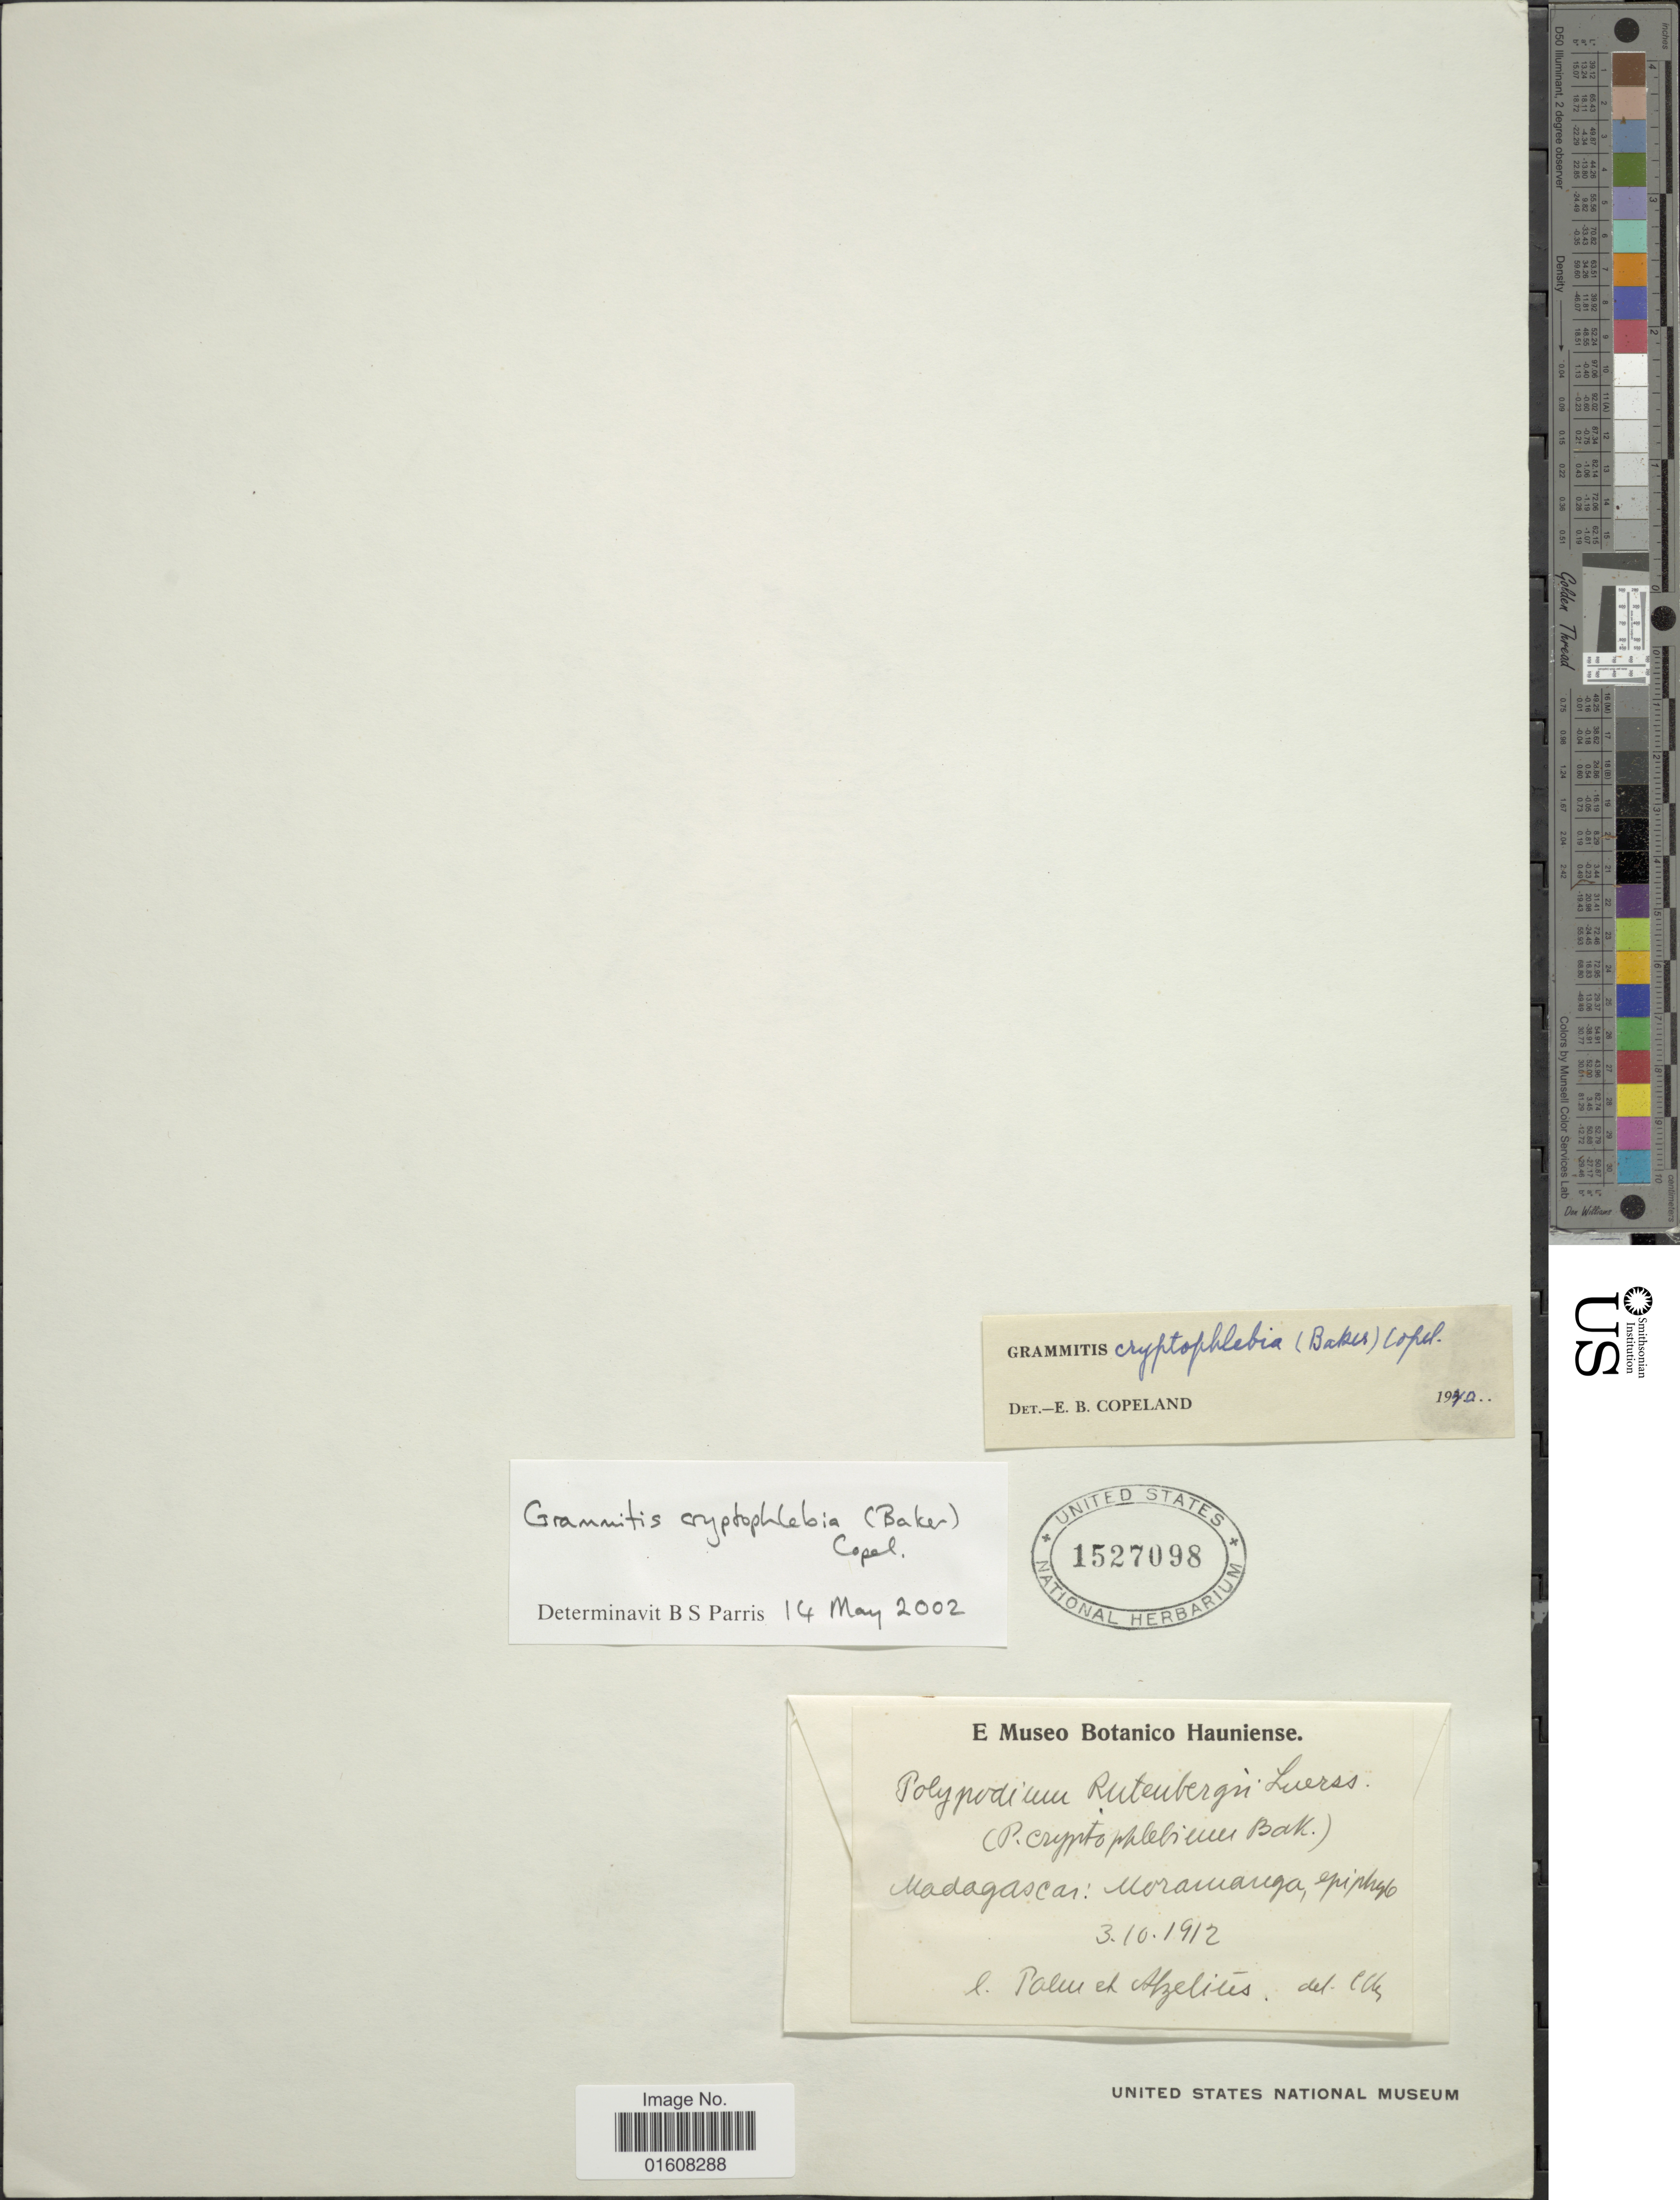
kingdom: Plantae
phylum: Tracheophyta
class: Polypodiopsida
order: Polypodiales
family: Polypodiaceae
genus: Grammitis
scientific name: Grammitis cryptophlebia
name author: (Baker) Copel.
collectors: Palm & Alzelius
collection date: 1912-10-03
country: Madagascar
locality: Moramanga.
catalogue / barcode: US 1527098